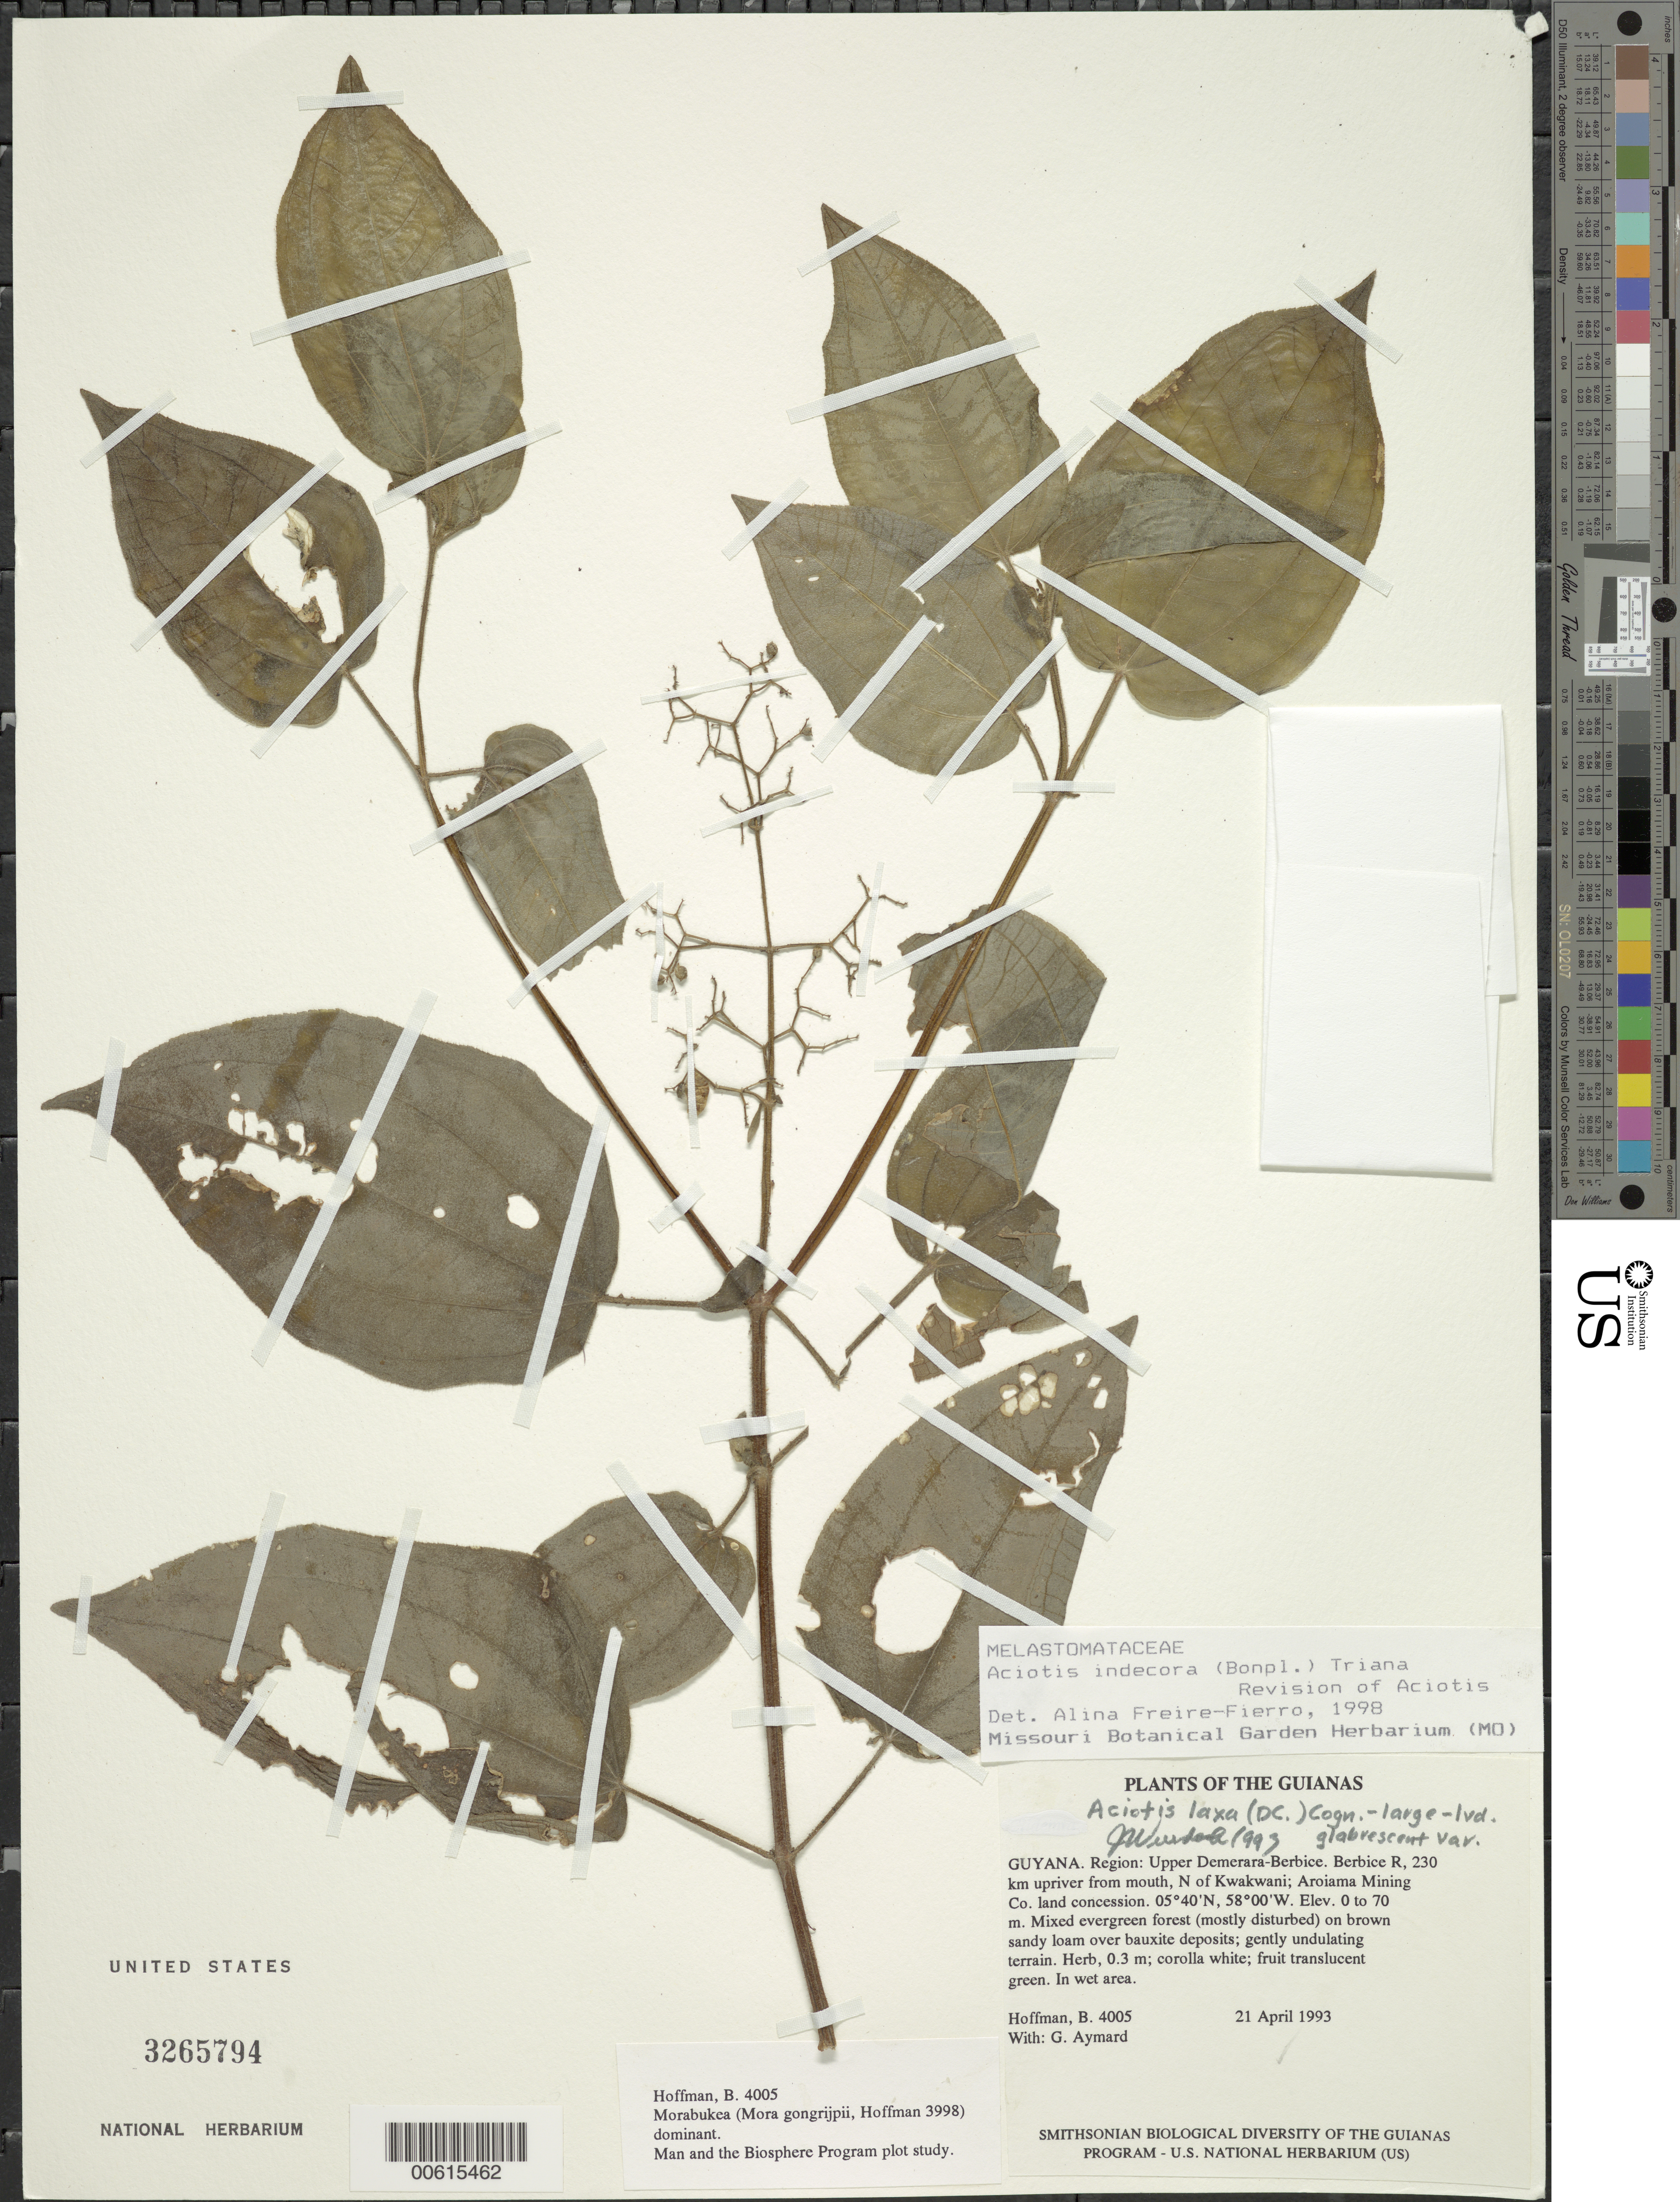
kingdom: Plantae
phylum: Tracheophyta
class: Magnoliopsida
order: Myrtales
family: Melastomataceae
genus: Aciotis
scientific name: Aciotis laxa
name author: (DC.) Cogn.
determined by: Wurdack, John J., (US), US (UNITED STATES)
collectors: B. Hoffman & G. A. Aymard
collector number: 4005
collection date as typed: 21 April 1993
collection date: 1993-04-21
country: Guyana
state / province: U. Demerara-Berbice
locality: Berbice River, 230 km upriver from mouth, N of Kwakwani; Aroiama Mining Co. land concession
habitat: Mixed evergreen forest (mostly disturbed) on brown sandy loam over bauxite deposits; gently undulating terrain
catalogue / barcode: US 3265794